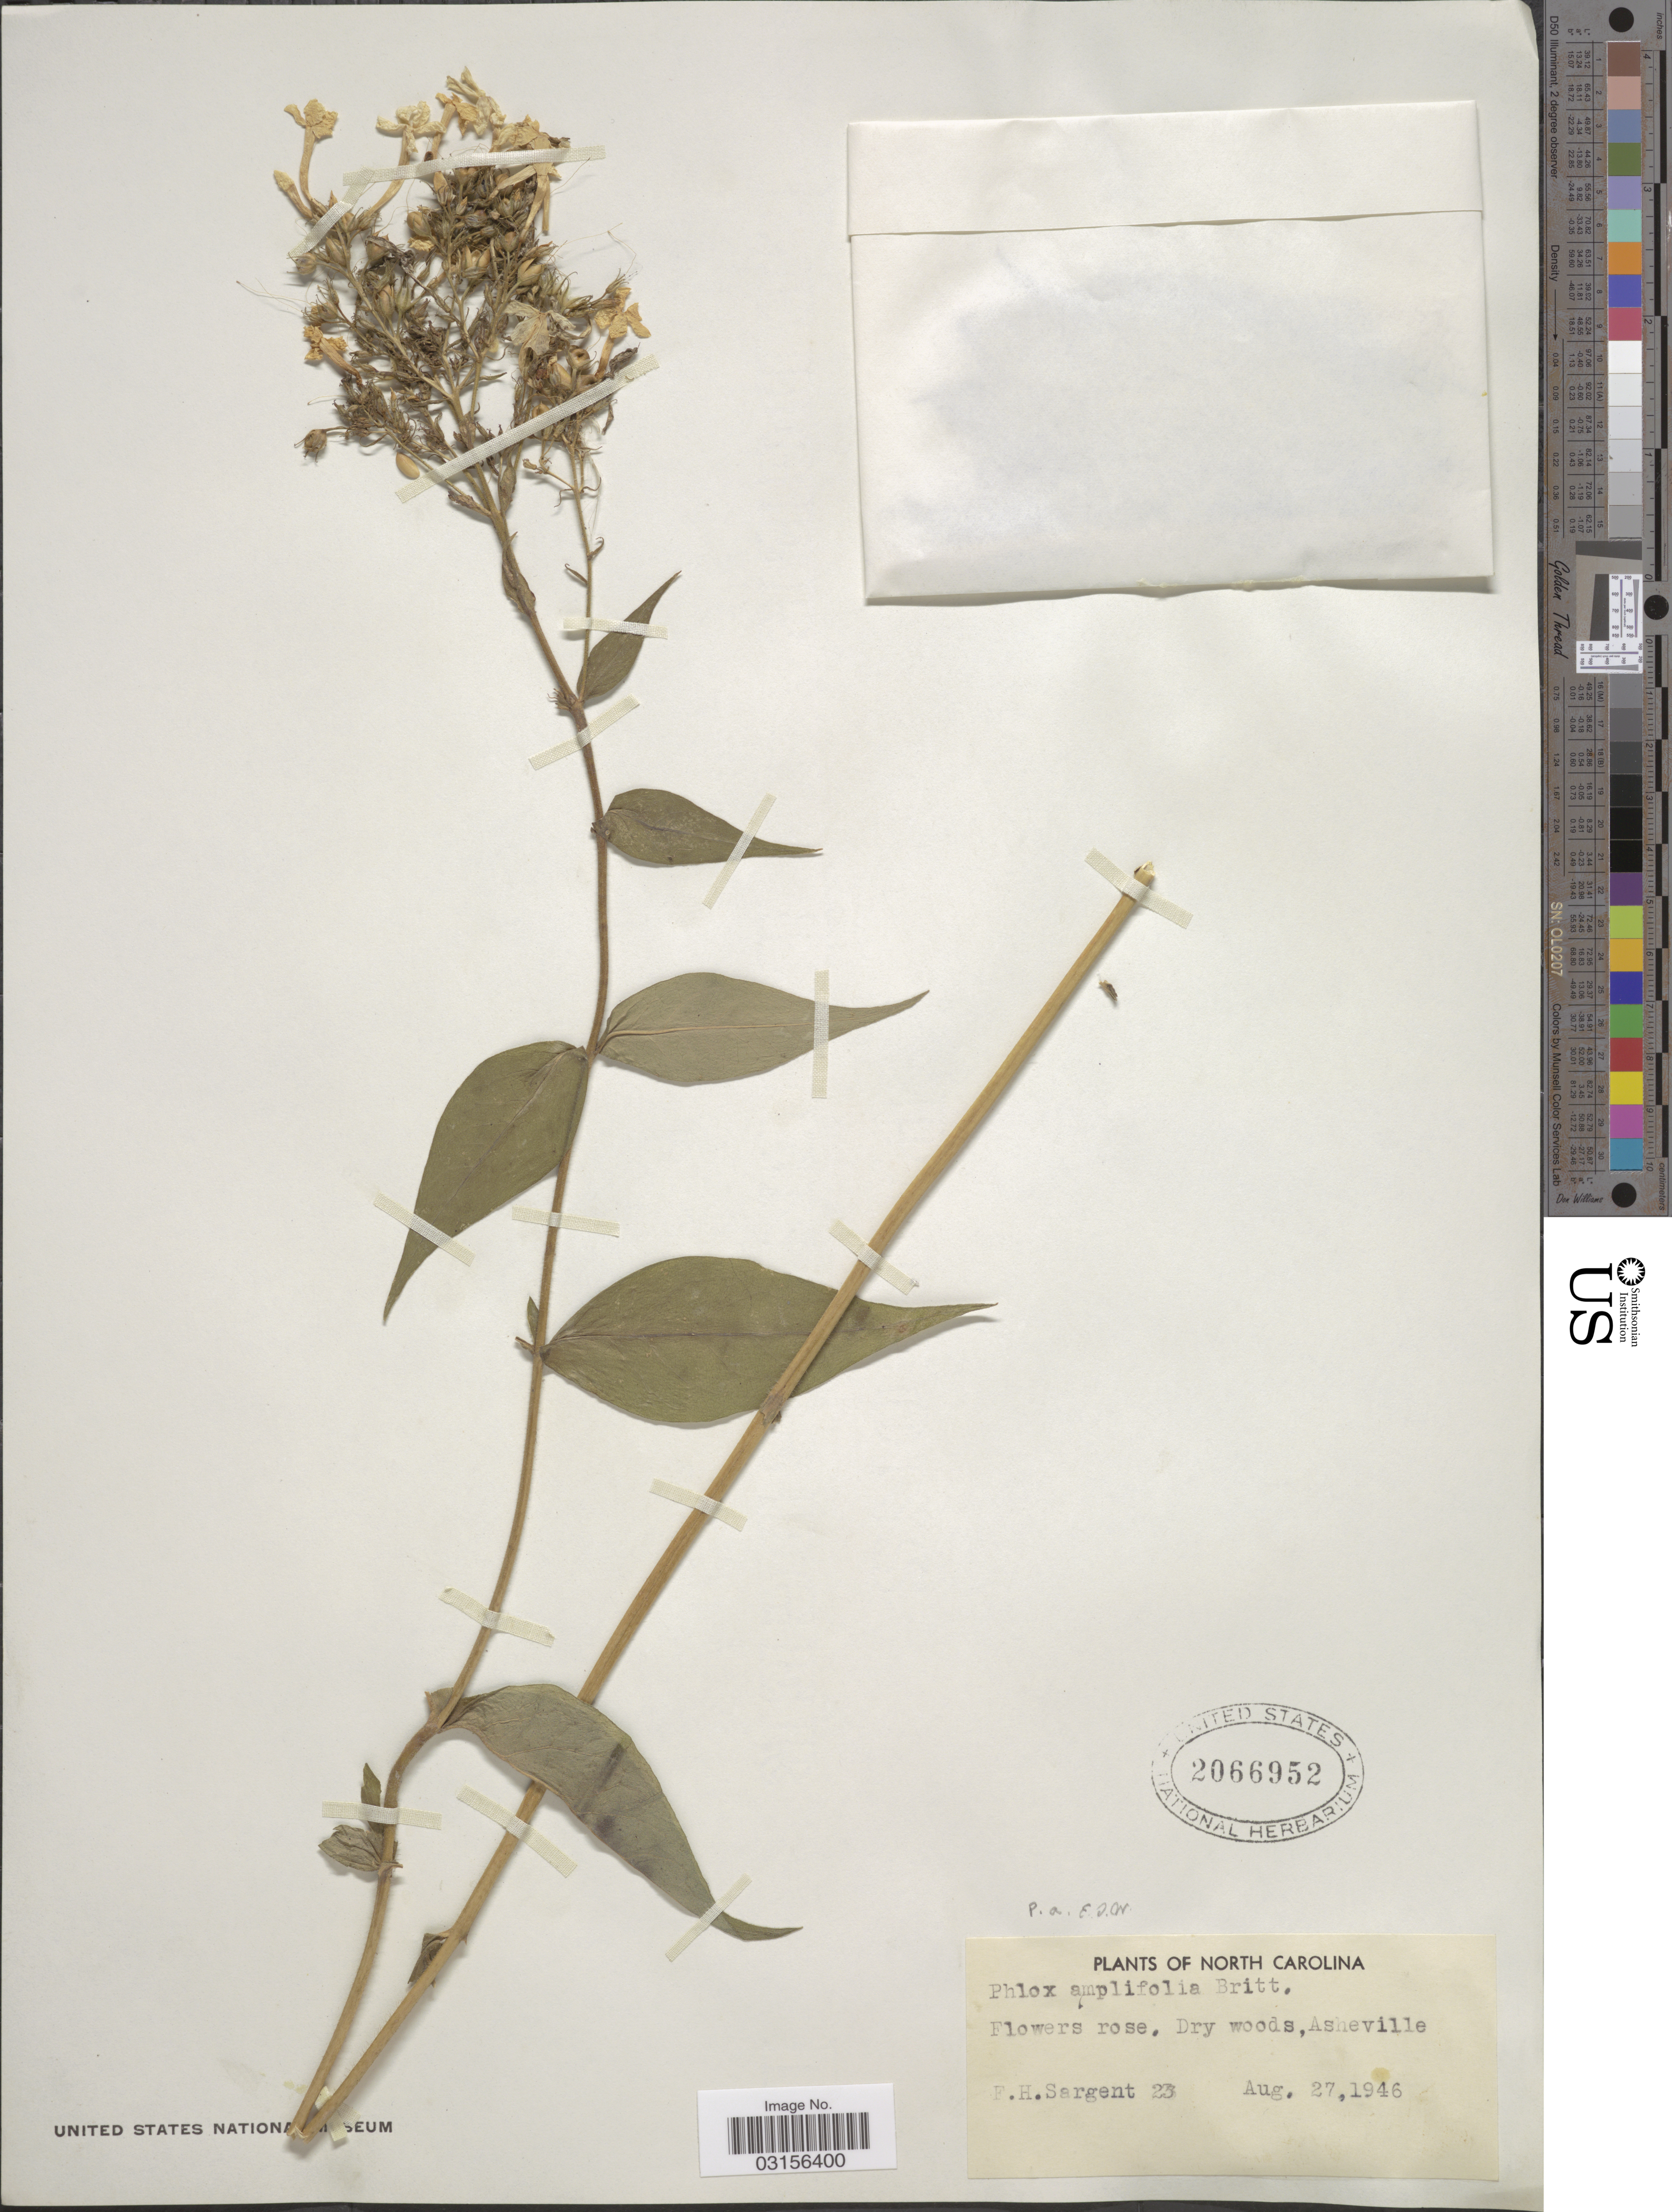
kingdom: Plantae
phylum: Tracheophyta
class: Magnoliopsida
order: Ericales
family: Polemoniaceae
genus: Phlox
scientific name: Phlox amplifolia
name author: Britton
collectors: F. H. Sargent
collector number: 23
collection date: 1946-08-27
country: United States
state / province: North Carolina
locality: Asheville.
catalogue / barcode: US 2066952